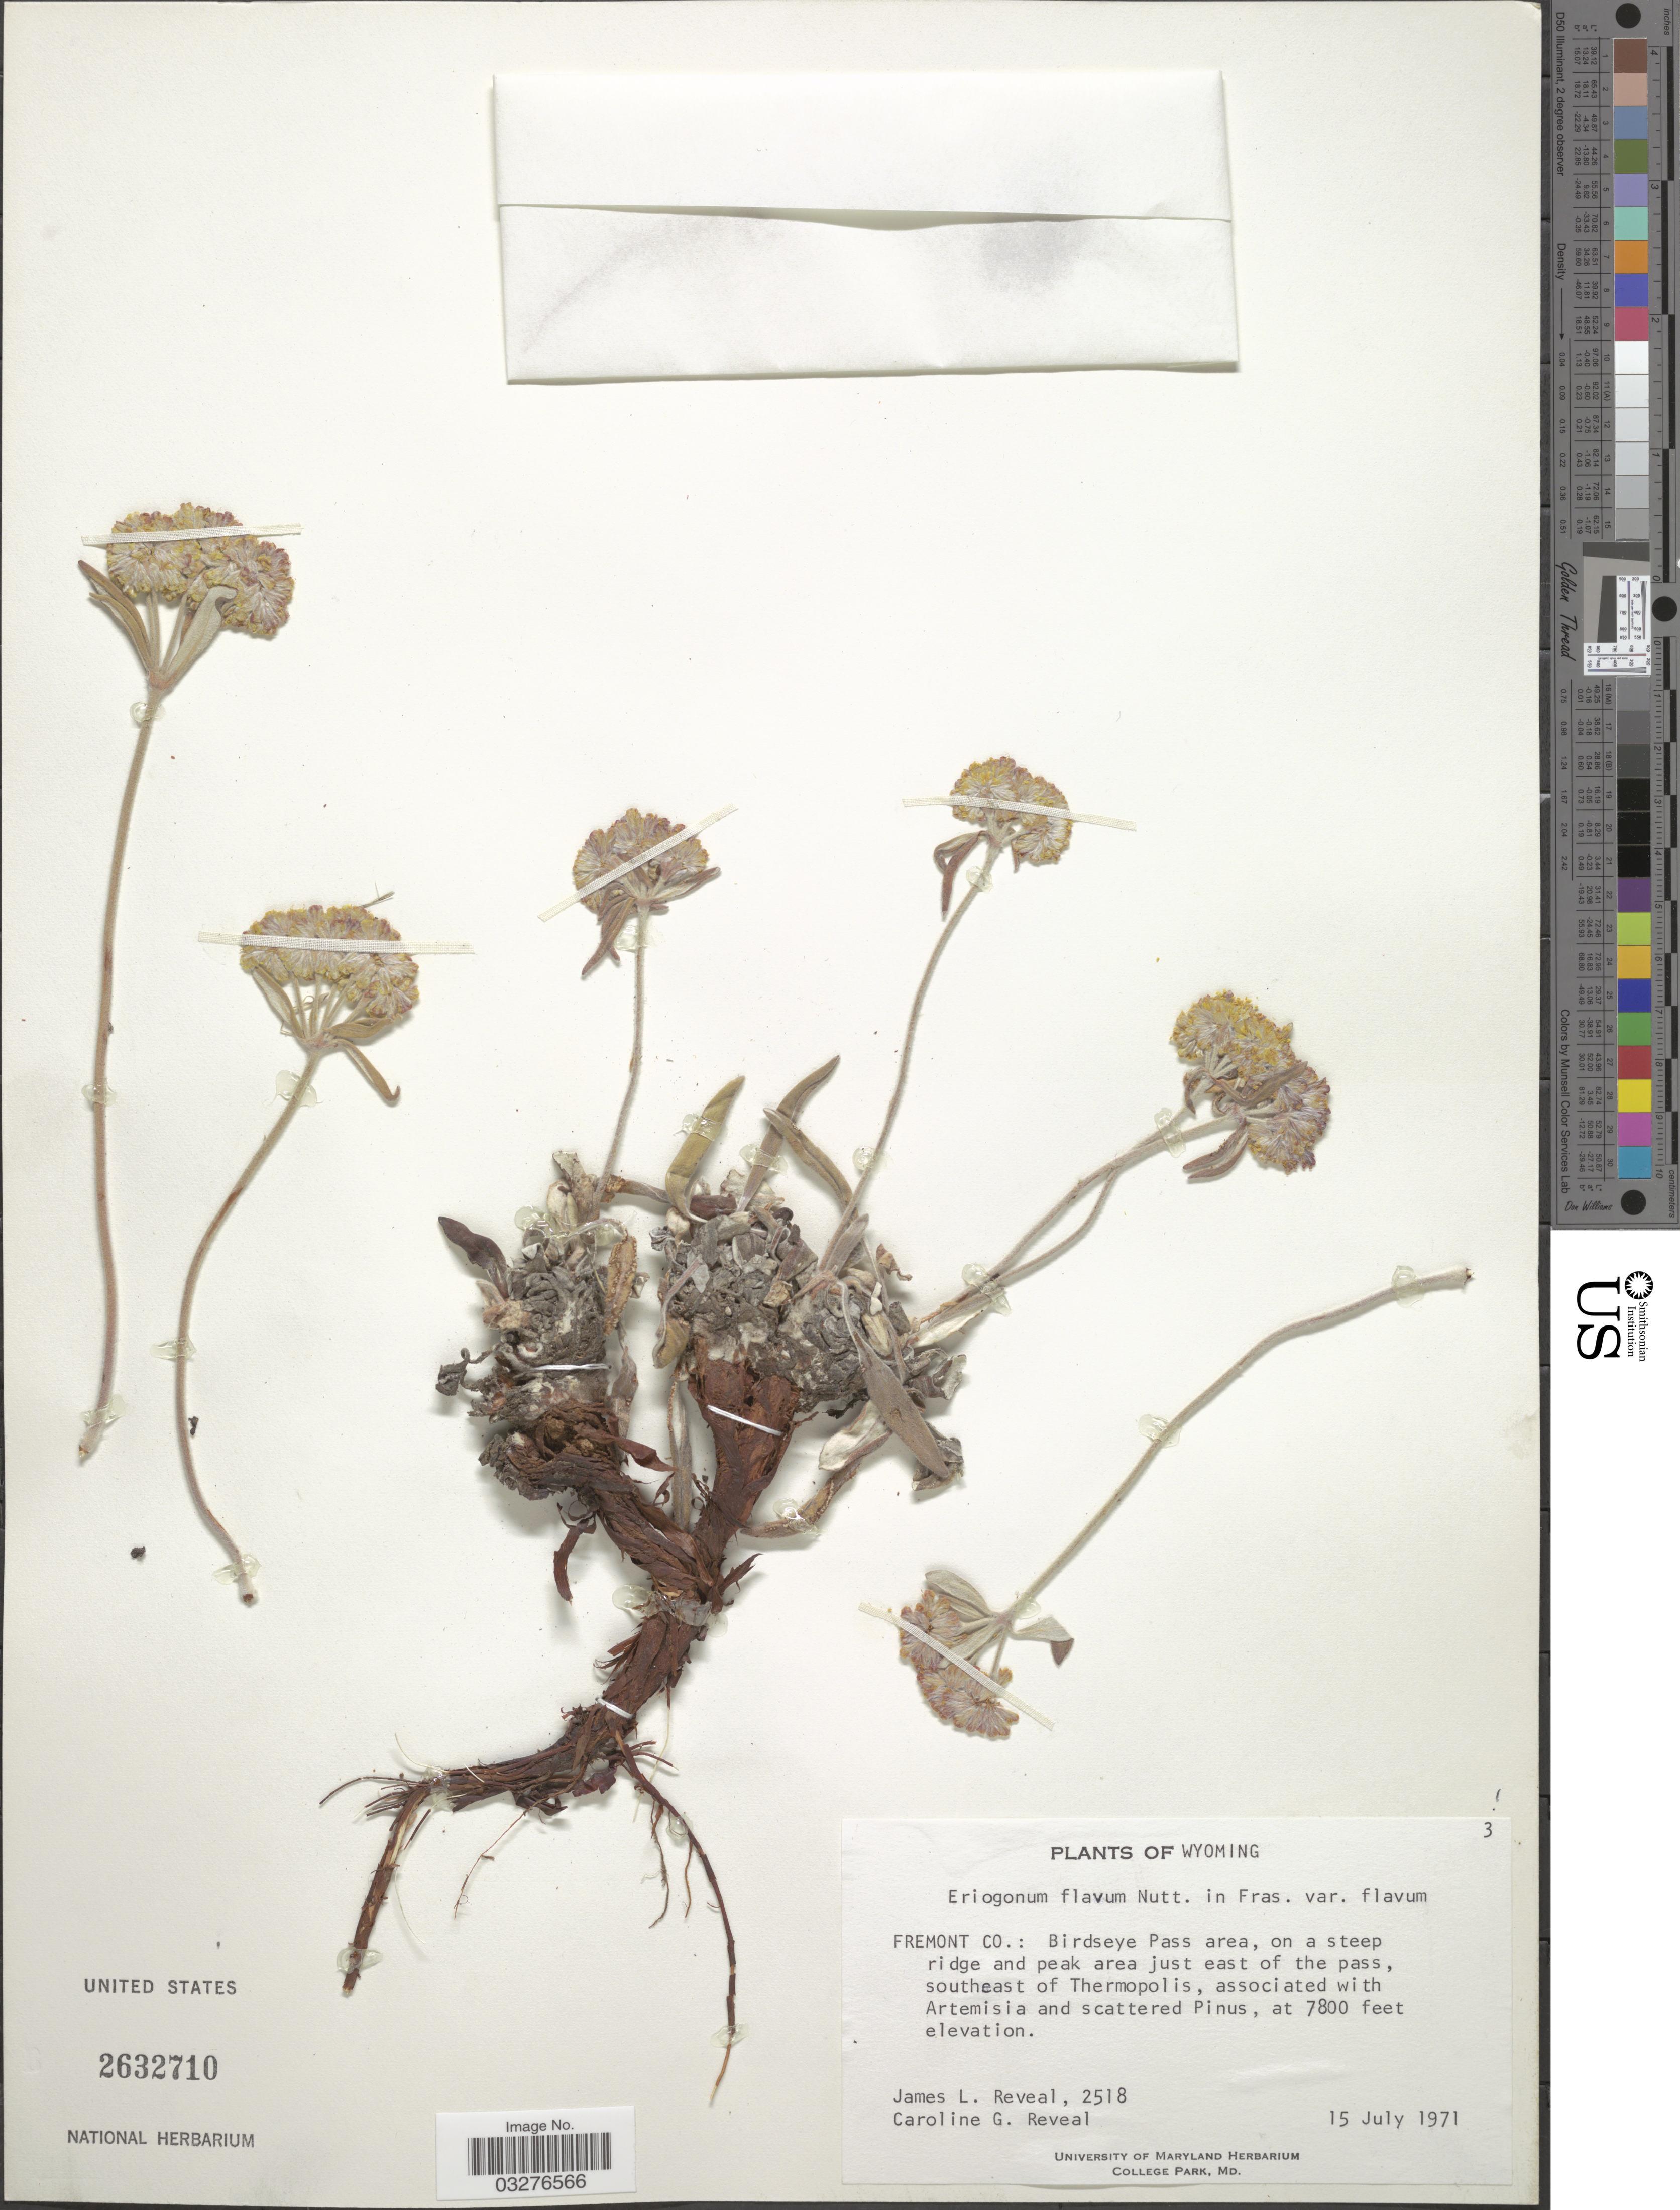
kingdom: Plantae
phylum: Tracheophyta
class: Magnoliopsida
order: Caryophyllales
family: Polygonaceae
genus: Eriogonum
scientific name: Eriogonum flavum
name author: Nutt. ex Benth.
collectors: J. L. Reveal & C. G. Reveal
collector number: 2518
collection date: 1971-07-15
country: United States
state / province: Wyoming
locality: Fremont Co.: Birdseye Pass area, on a steep and peak area just east of the pass, southeast of Thermopolis.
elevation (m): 2377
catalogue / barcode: US 2632710